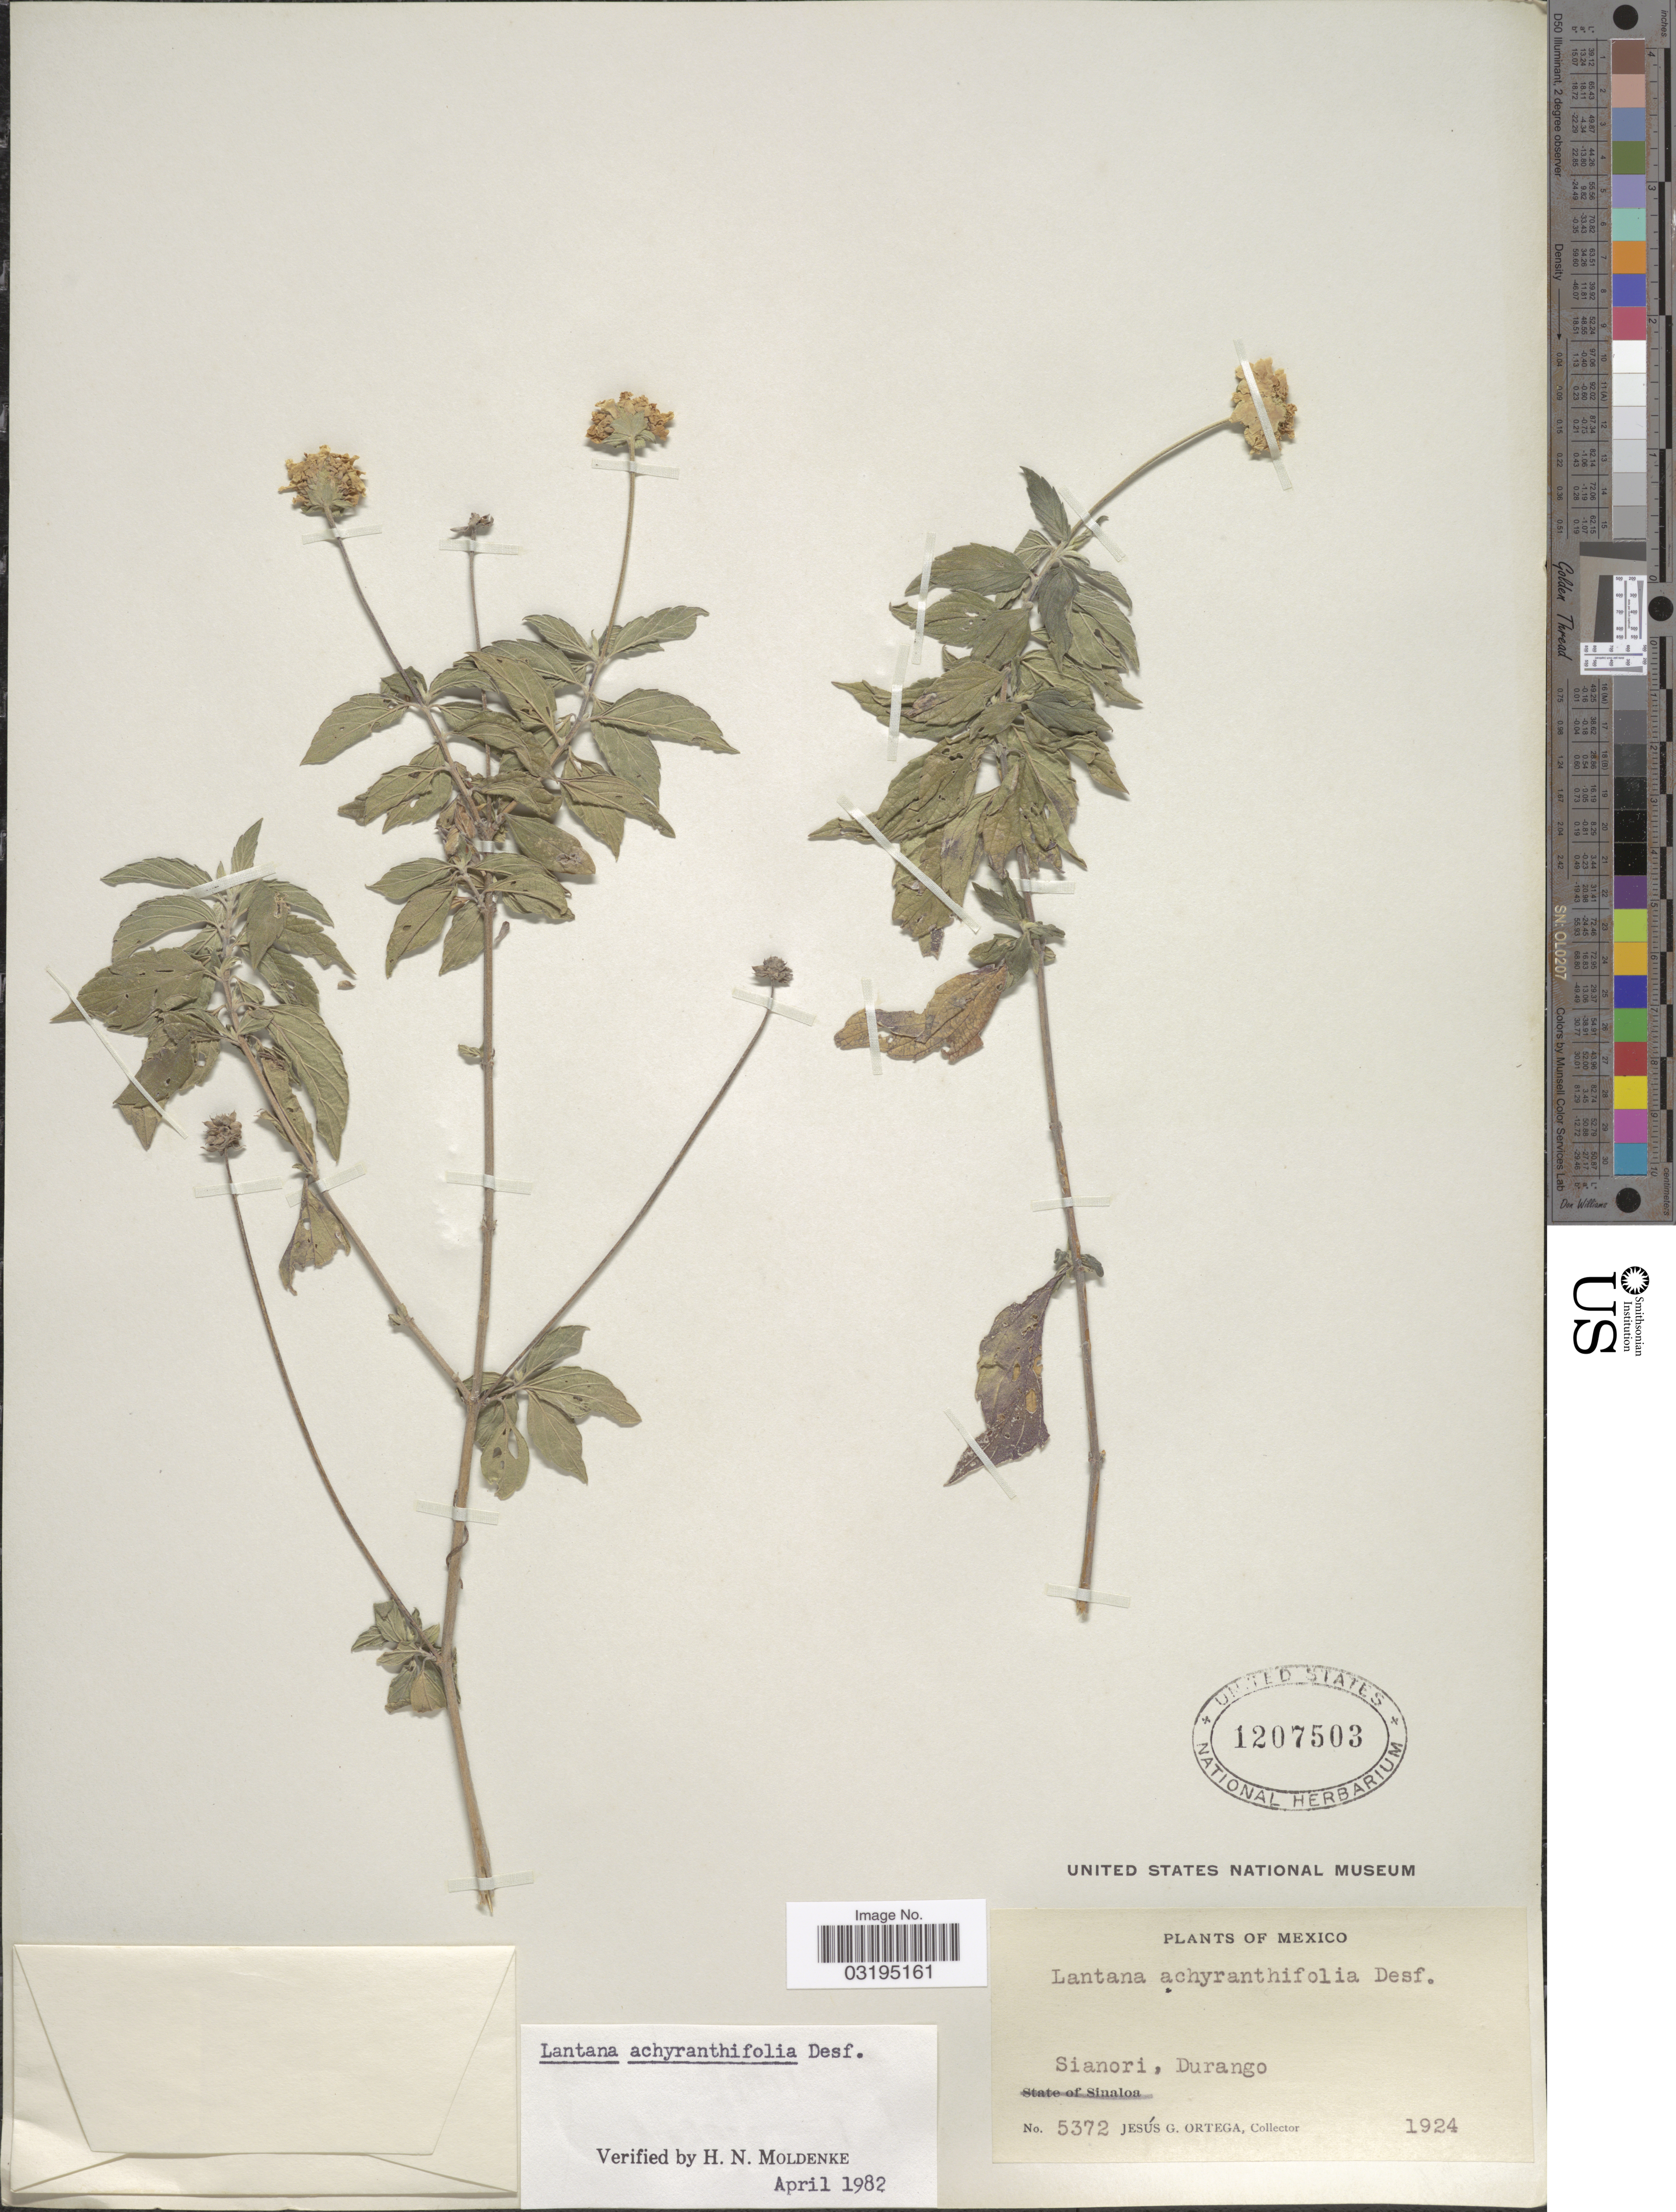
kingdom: Plantae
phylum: Tracheophyta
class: Magnoliopsida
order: Lamiales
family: Verbenaceae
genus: Lantana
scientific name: Lantana achyranthifolia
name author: Desf.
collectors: J. Ortega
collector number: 5372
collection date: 1924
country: Mexico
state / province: Durango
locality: Sianori.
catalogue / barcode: US 1207503